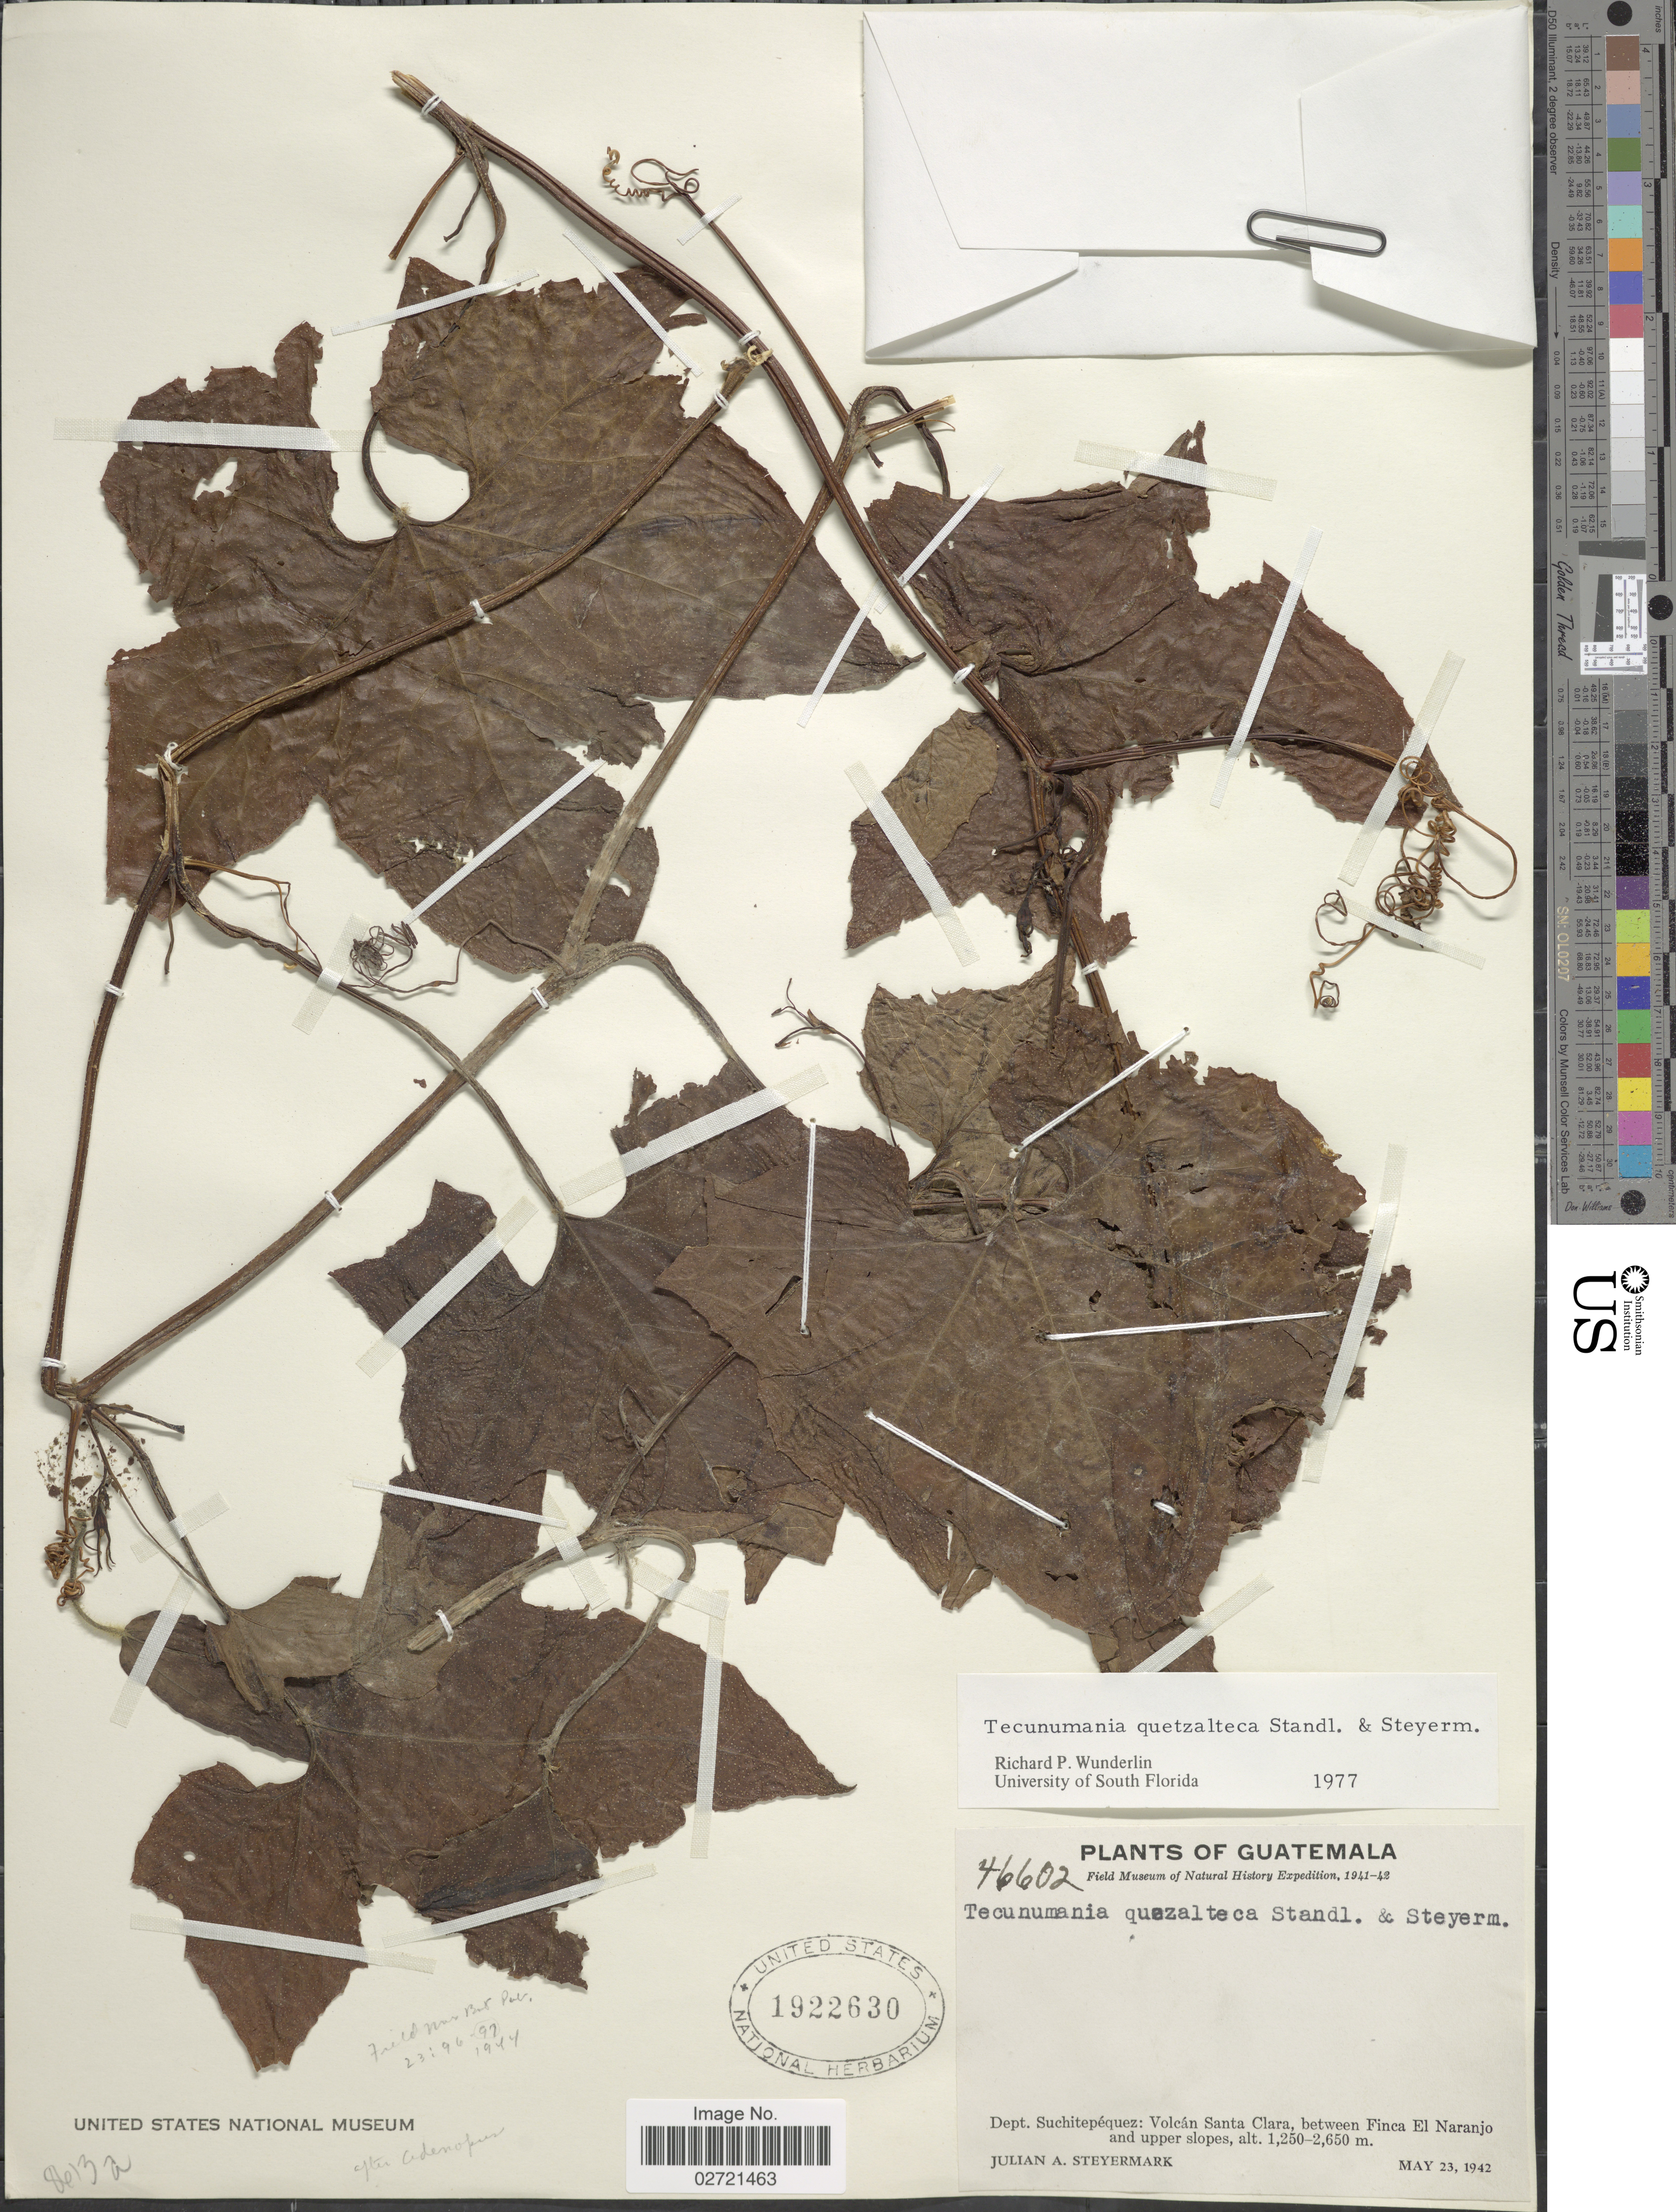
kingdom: Plantae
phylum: Tracheophyta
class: Magnoliopsida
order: Cucurbitales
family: Cucurbitaceae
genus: Tecunumania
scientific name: Tecunumania quetzalteca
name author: Standl. & Steyerm.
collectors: J. Steyermark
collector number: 46602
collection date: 1942-05-23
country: Guatemala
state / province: Suchitepéquez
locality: Dept. Suchitepequez: Volcan Santa Clara, between Finca El Naranjo and upper slopes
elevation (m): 1250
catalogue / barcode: US 1922630